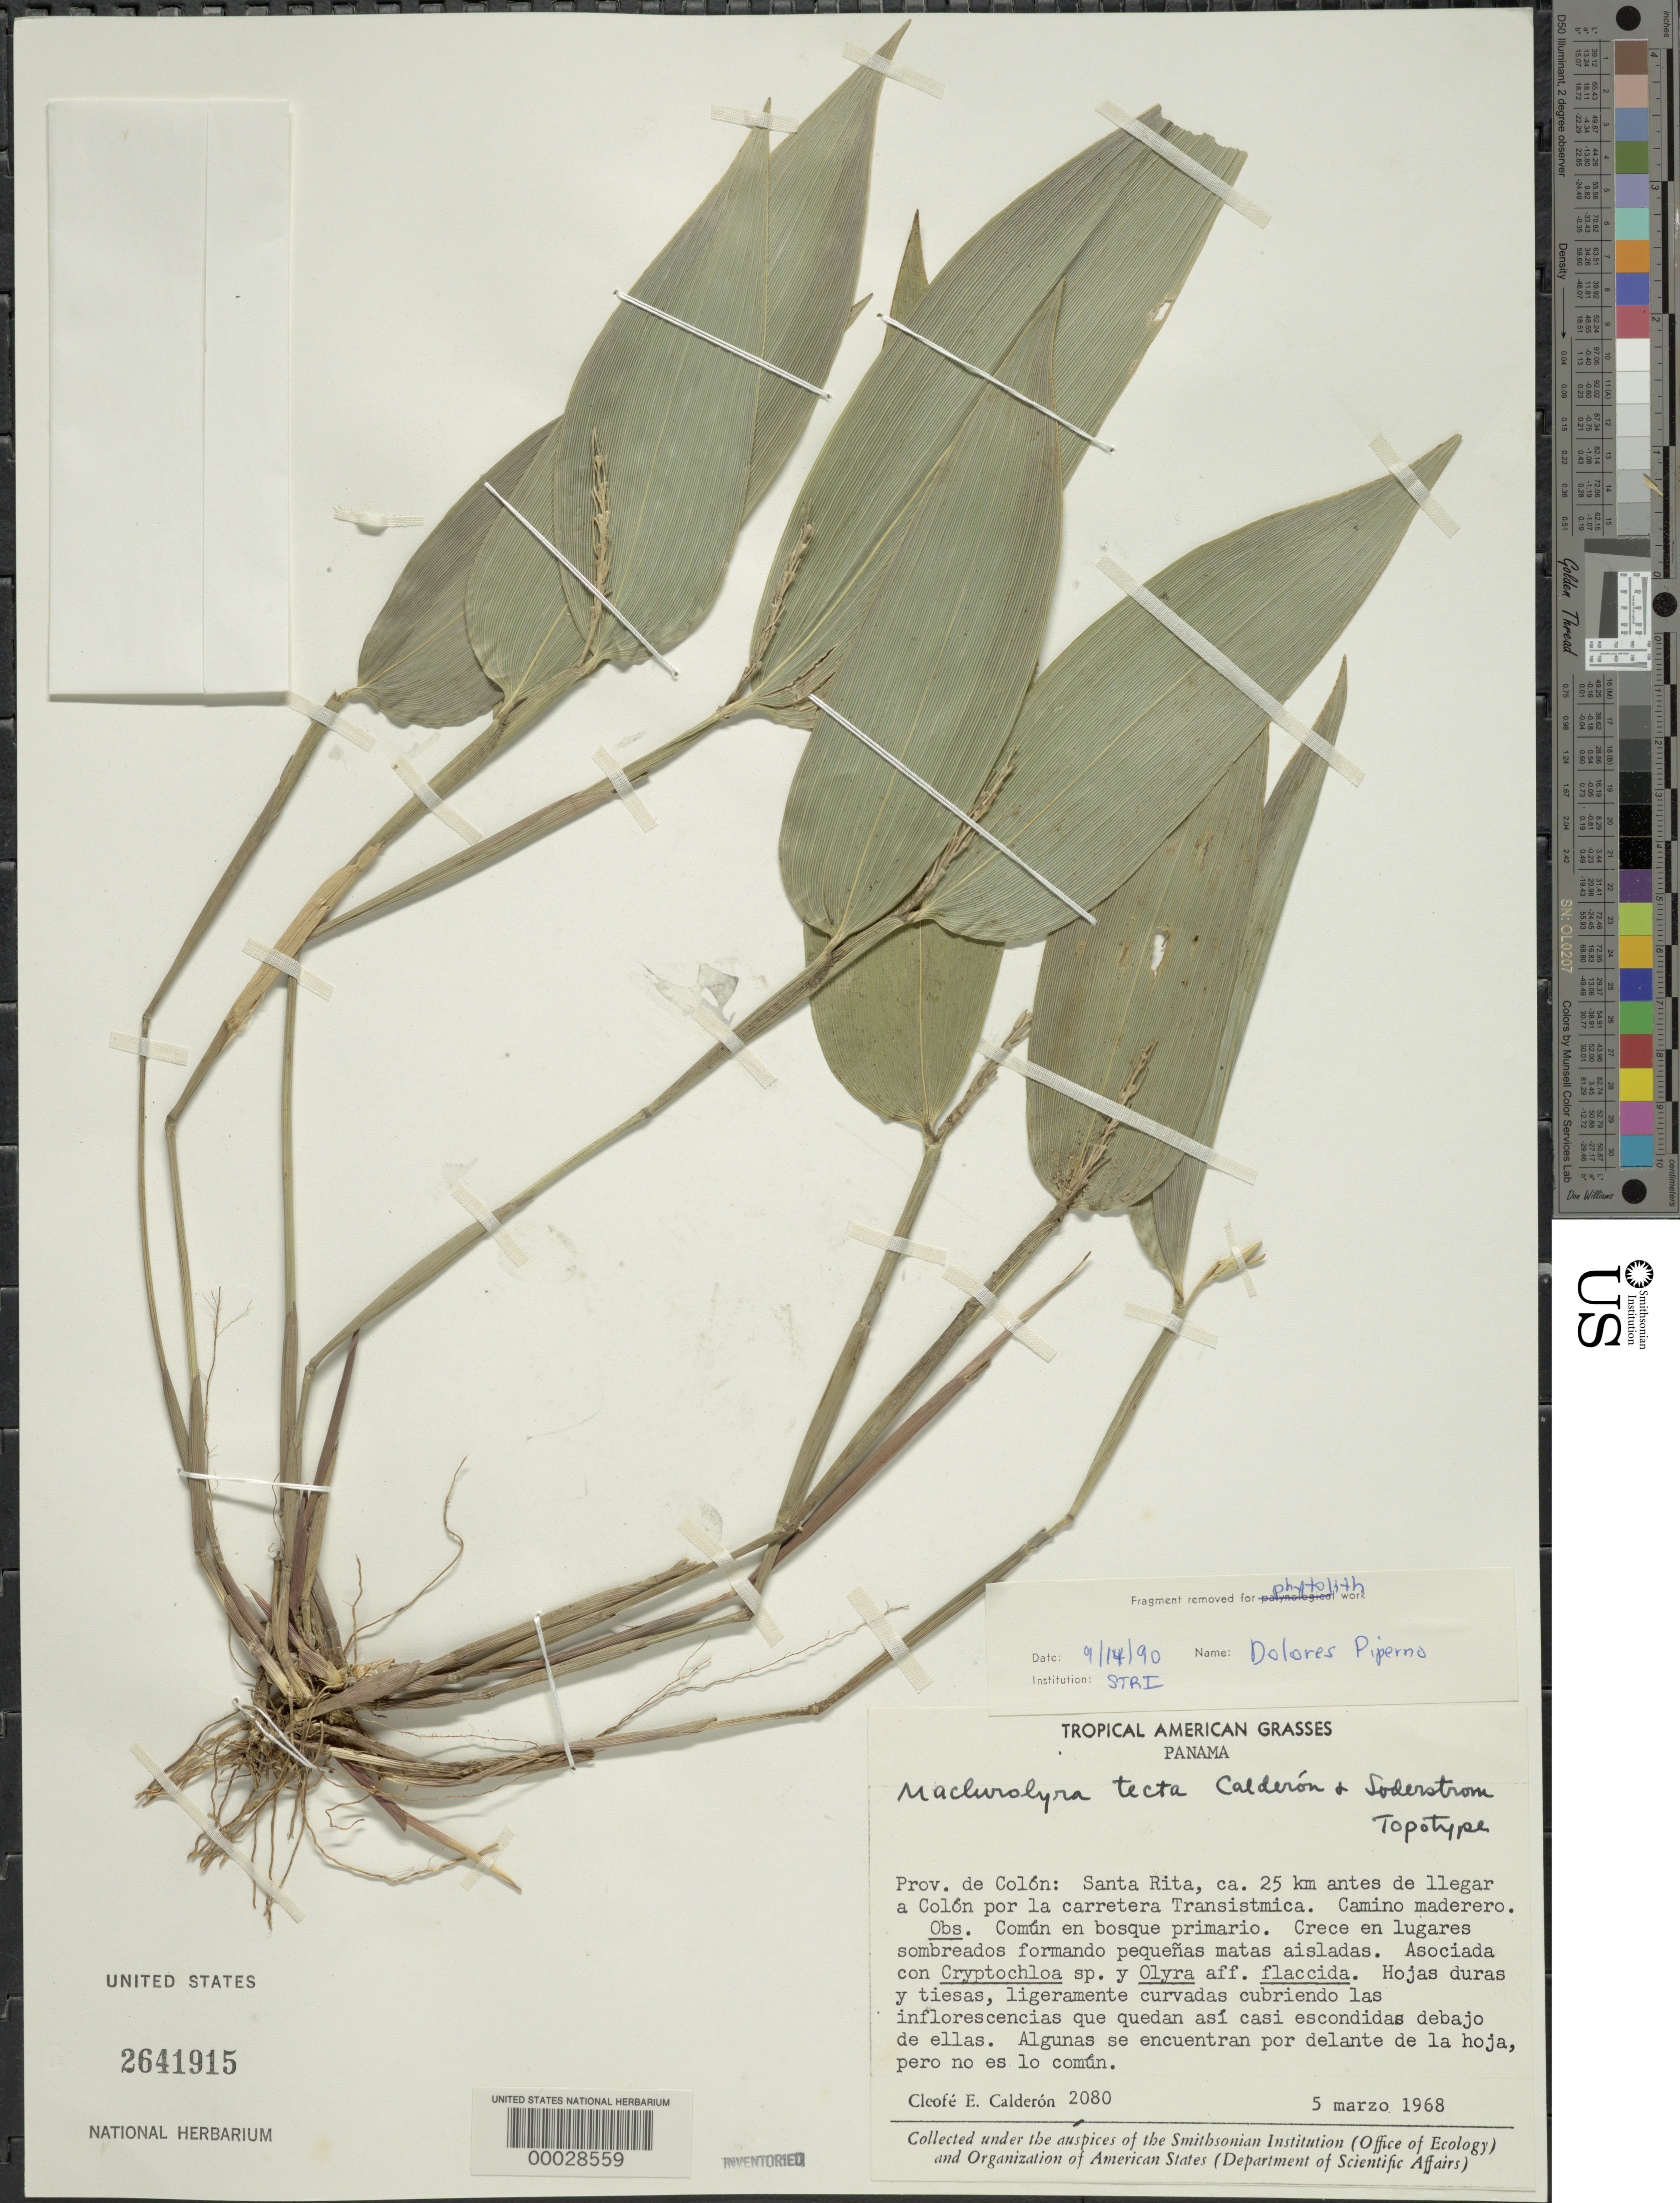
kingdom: Plantae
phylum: Tracheophyta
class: Liliopsida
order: Poales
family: Poaceae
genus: Leptaspis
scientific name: Leptaspis zeylanica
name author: Nees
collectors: C. E. Calderón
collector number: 2080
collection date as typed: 05 Mar 1968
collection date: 1968-03-05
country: Panama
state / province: Colón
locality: Santa Rita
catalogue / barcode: US 2641915